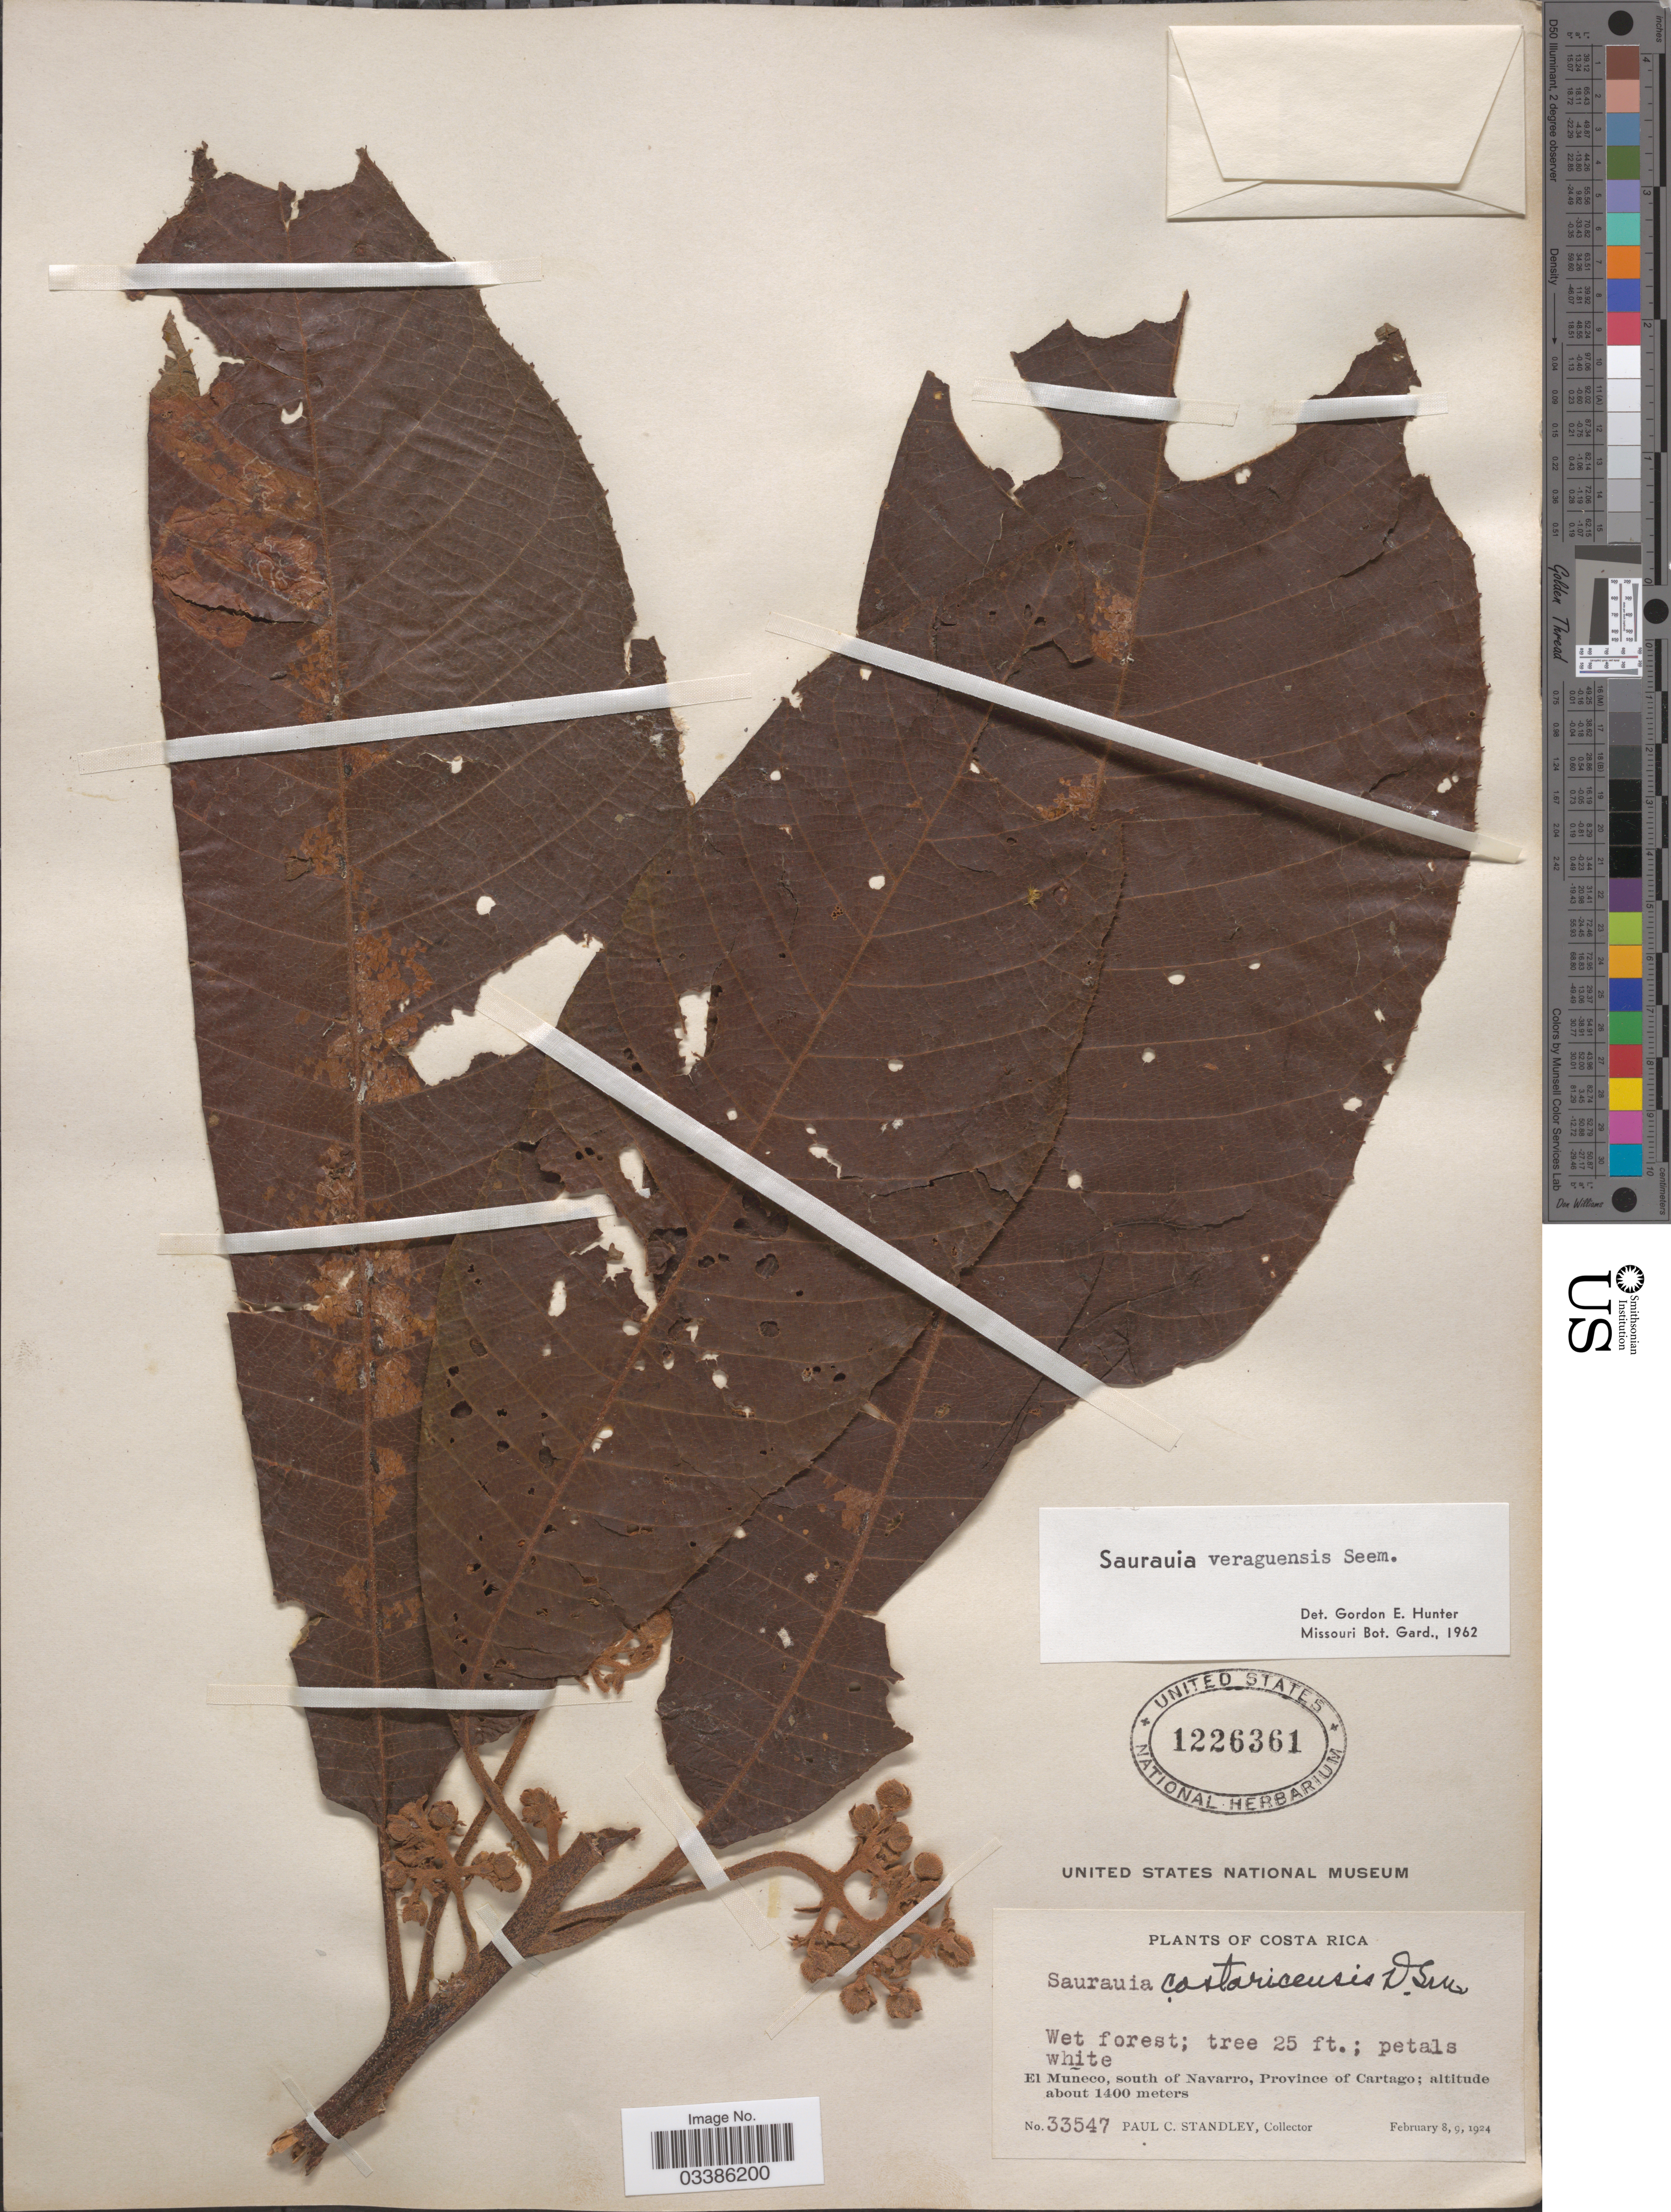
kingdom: Plantae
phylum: Tracheophyta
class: Magnoliopsida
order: Ericales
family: Actinidiaceae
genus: Saurauia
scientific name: Saurauia veraguasensis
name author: Seem.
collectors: P. C. Standley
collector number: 33547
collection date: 1924-02-08/1924-02-09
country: Costa Rica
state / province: Cartago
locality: El Muñeco, south of Navarro.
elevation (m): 1400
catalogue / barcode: US 1226361